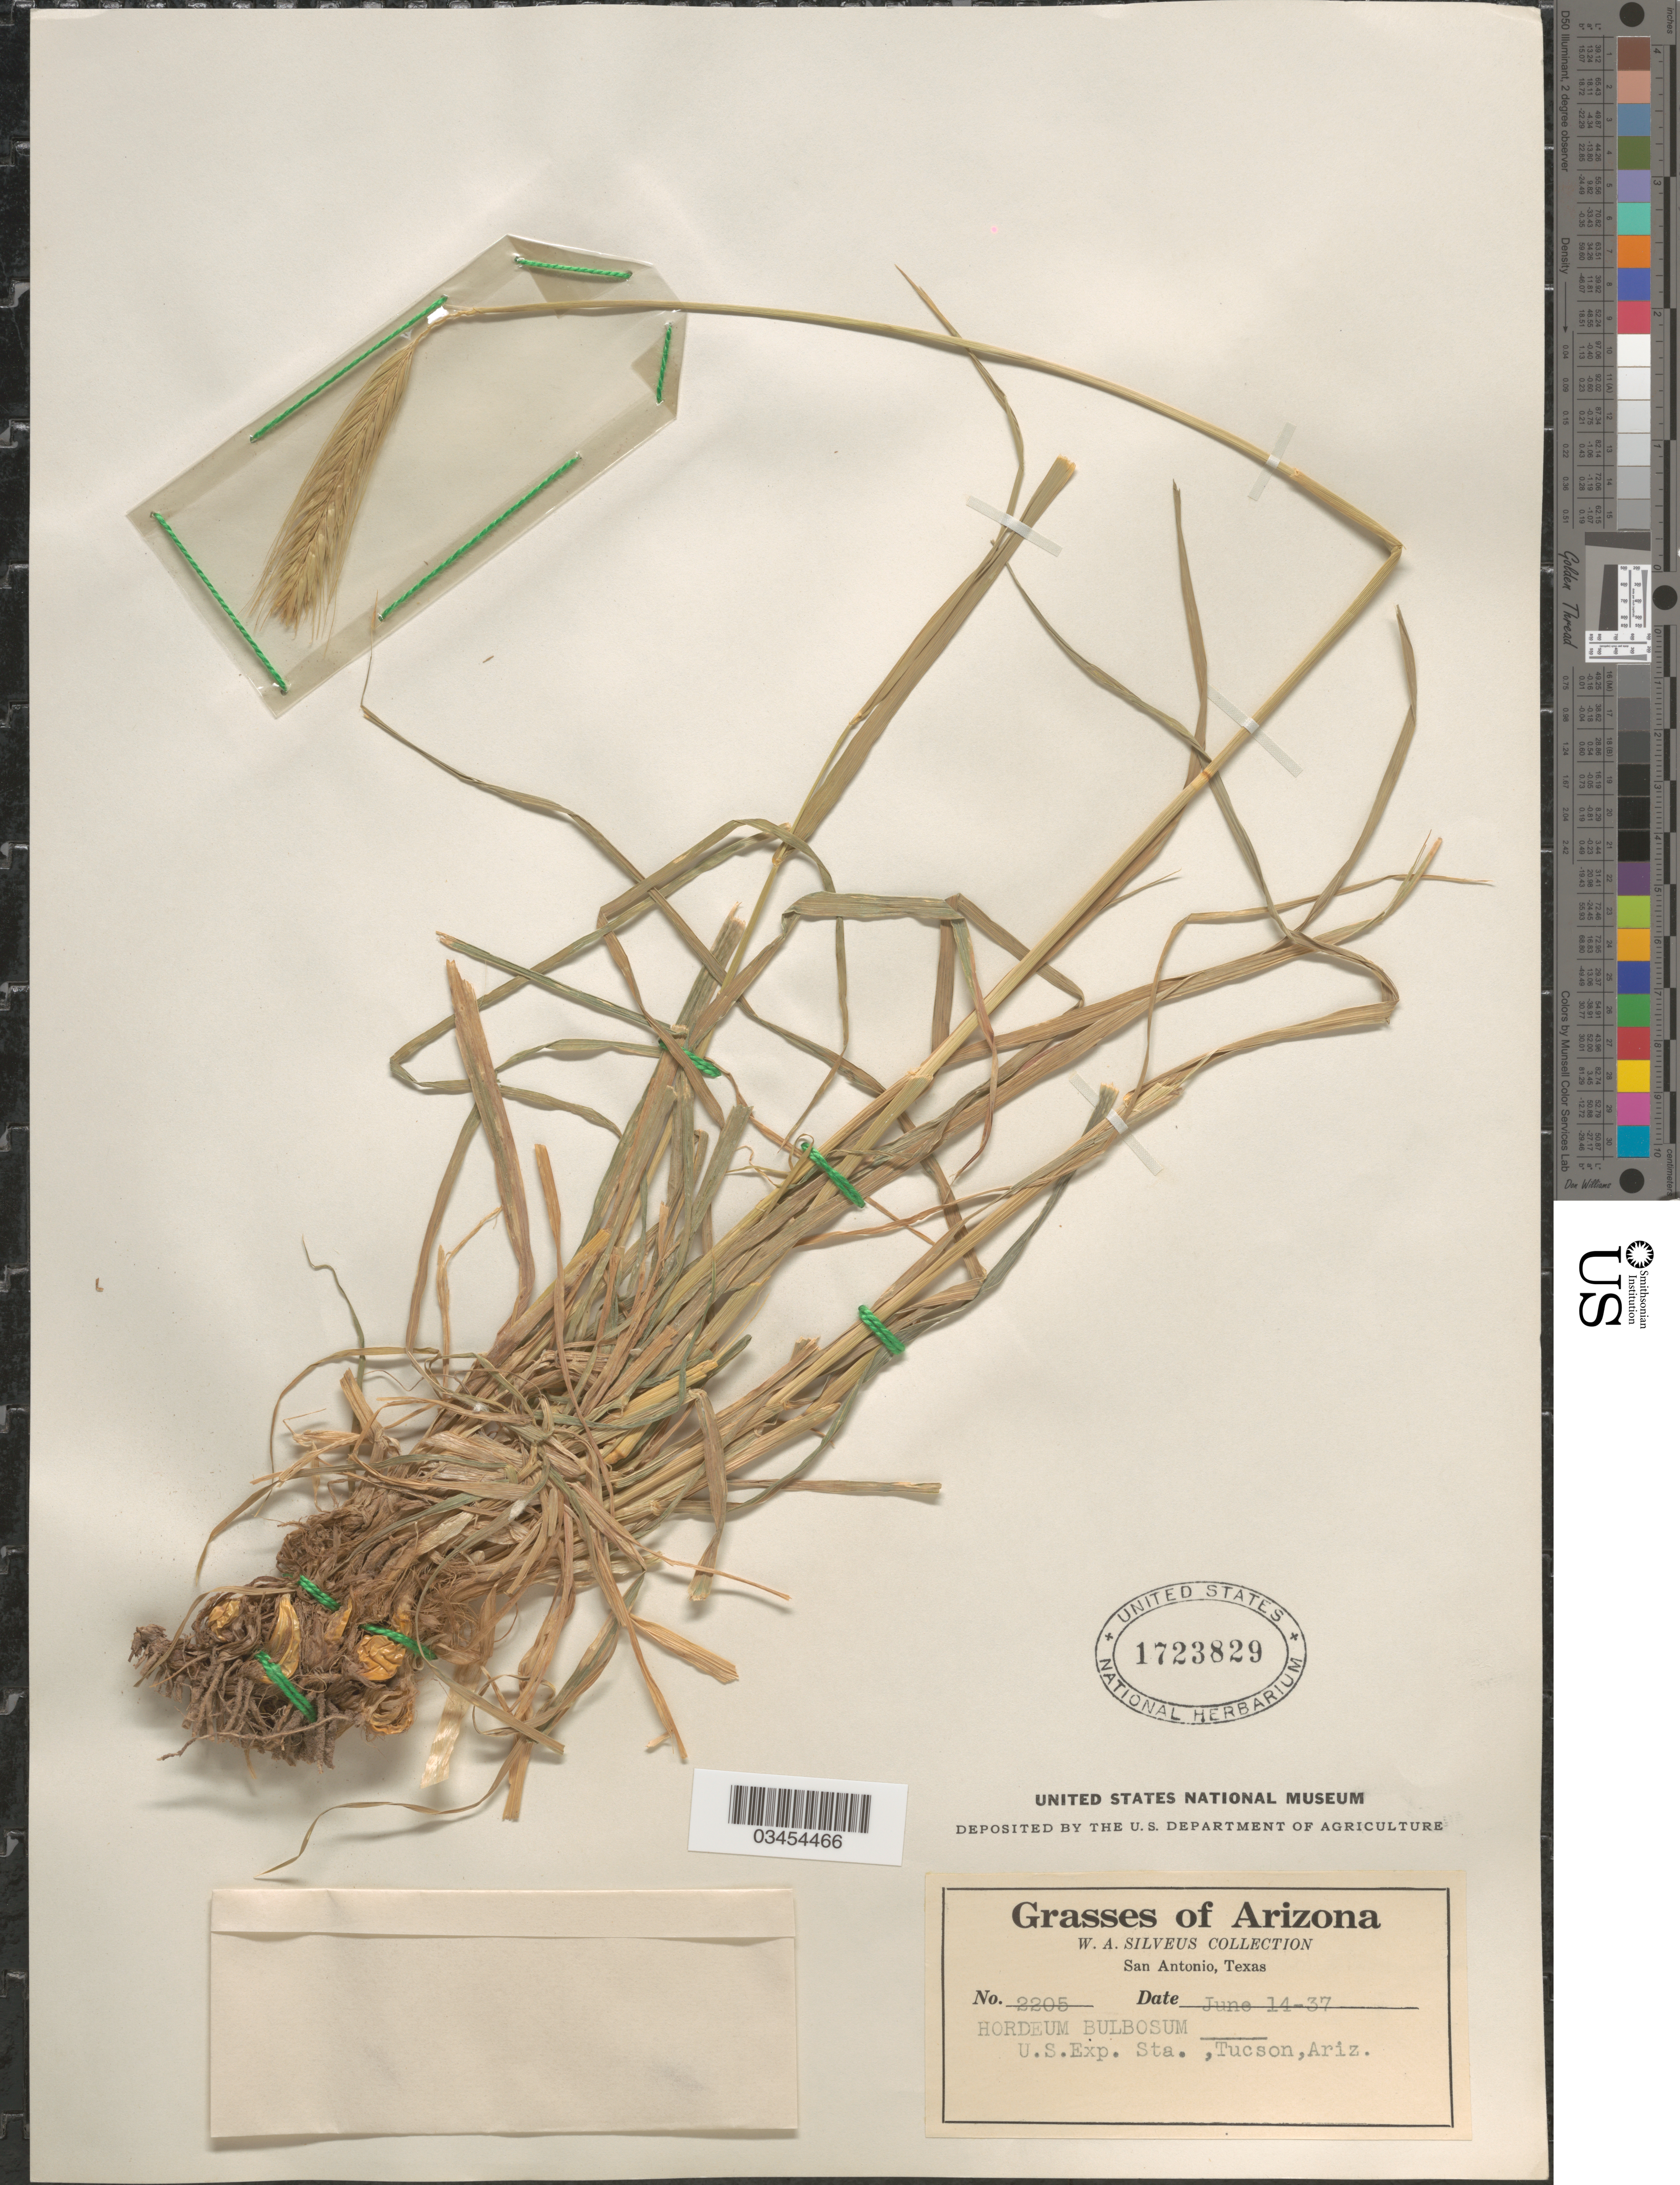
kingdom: Plantae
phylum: Tracheophyta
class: Liliopsida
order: Poales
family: Poaceae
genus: Hordeum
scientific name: Hordeum bulbosum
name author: L.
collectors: W. Silveus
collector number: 2205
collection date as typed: Transcribed d/m/y: 14/6/37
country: United States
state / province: Arizona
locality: U.S. Exp. Sta., Tucson.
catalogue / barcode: US 1723829